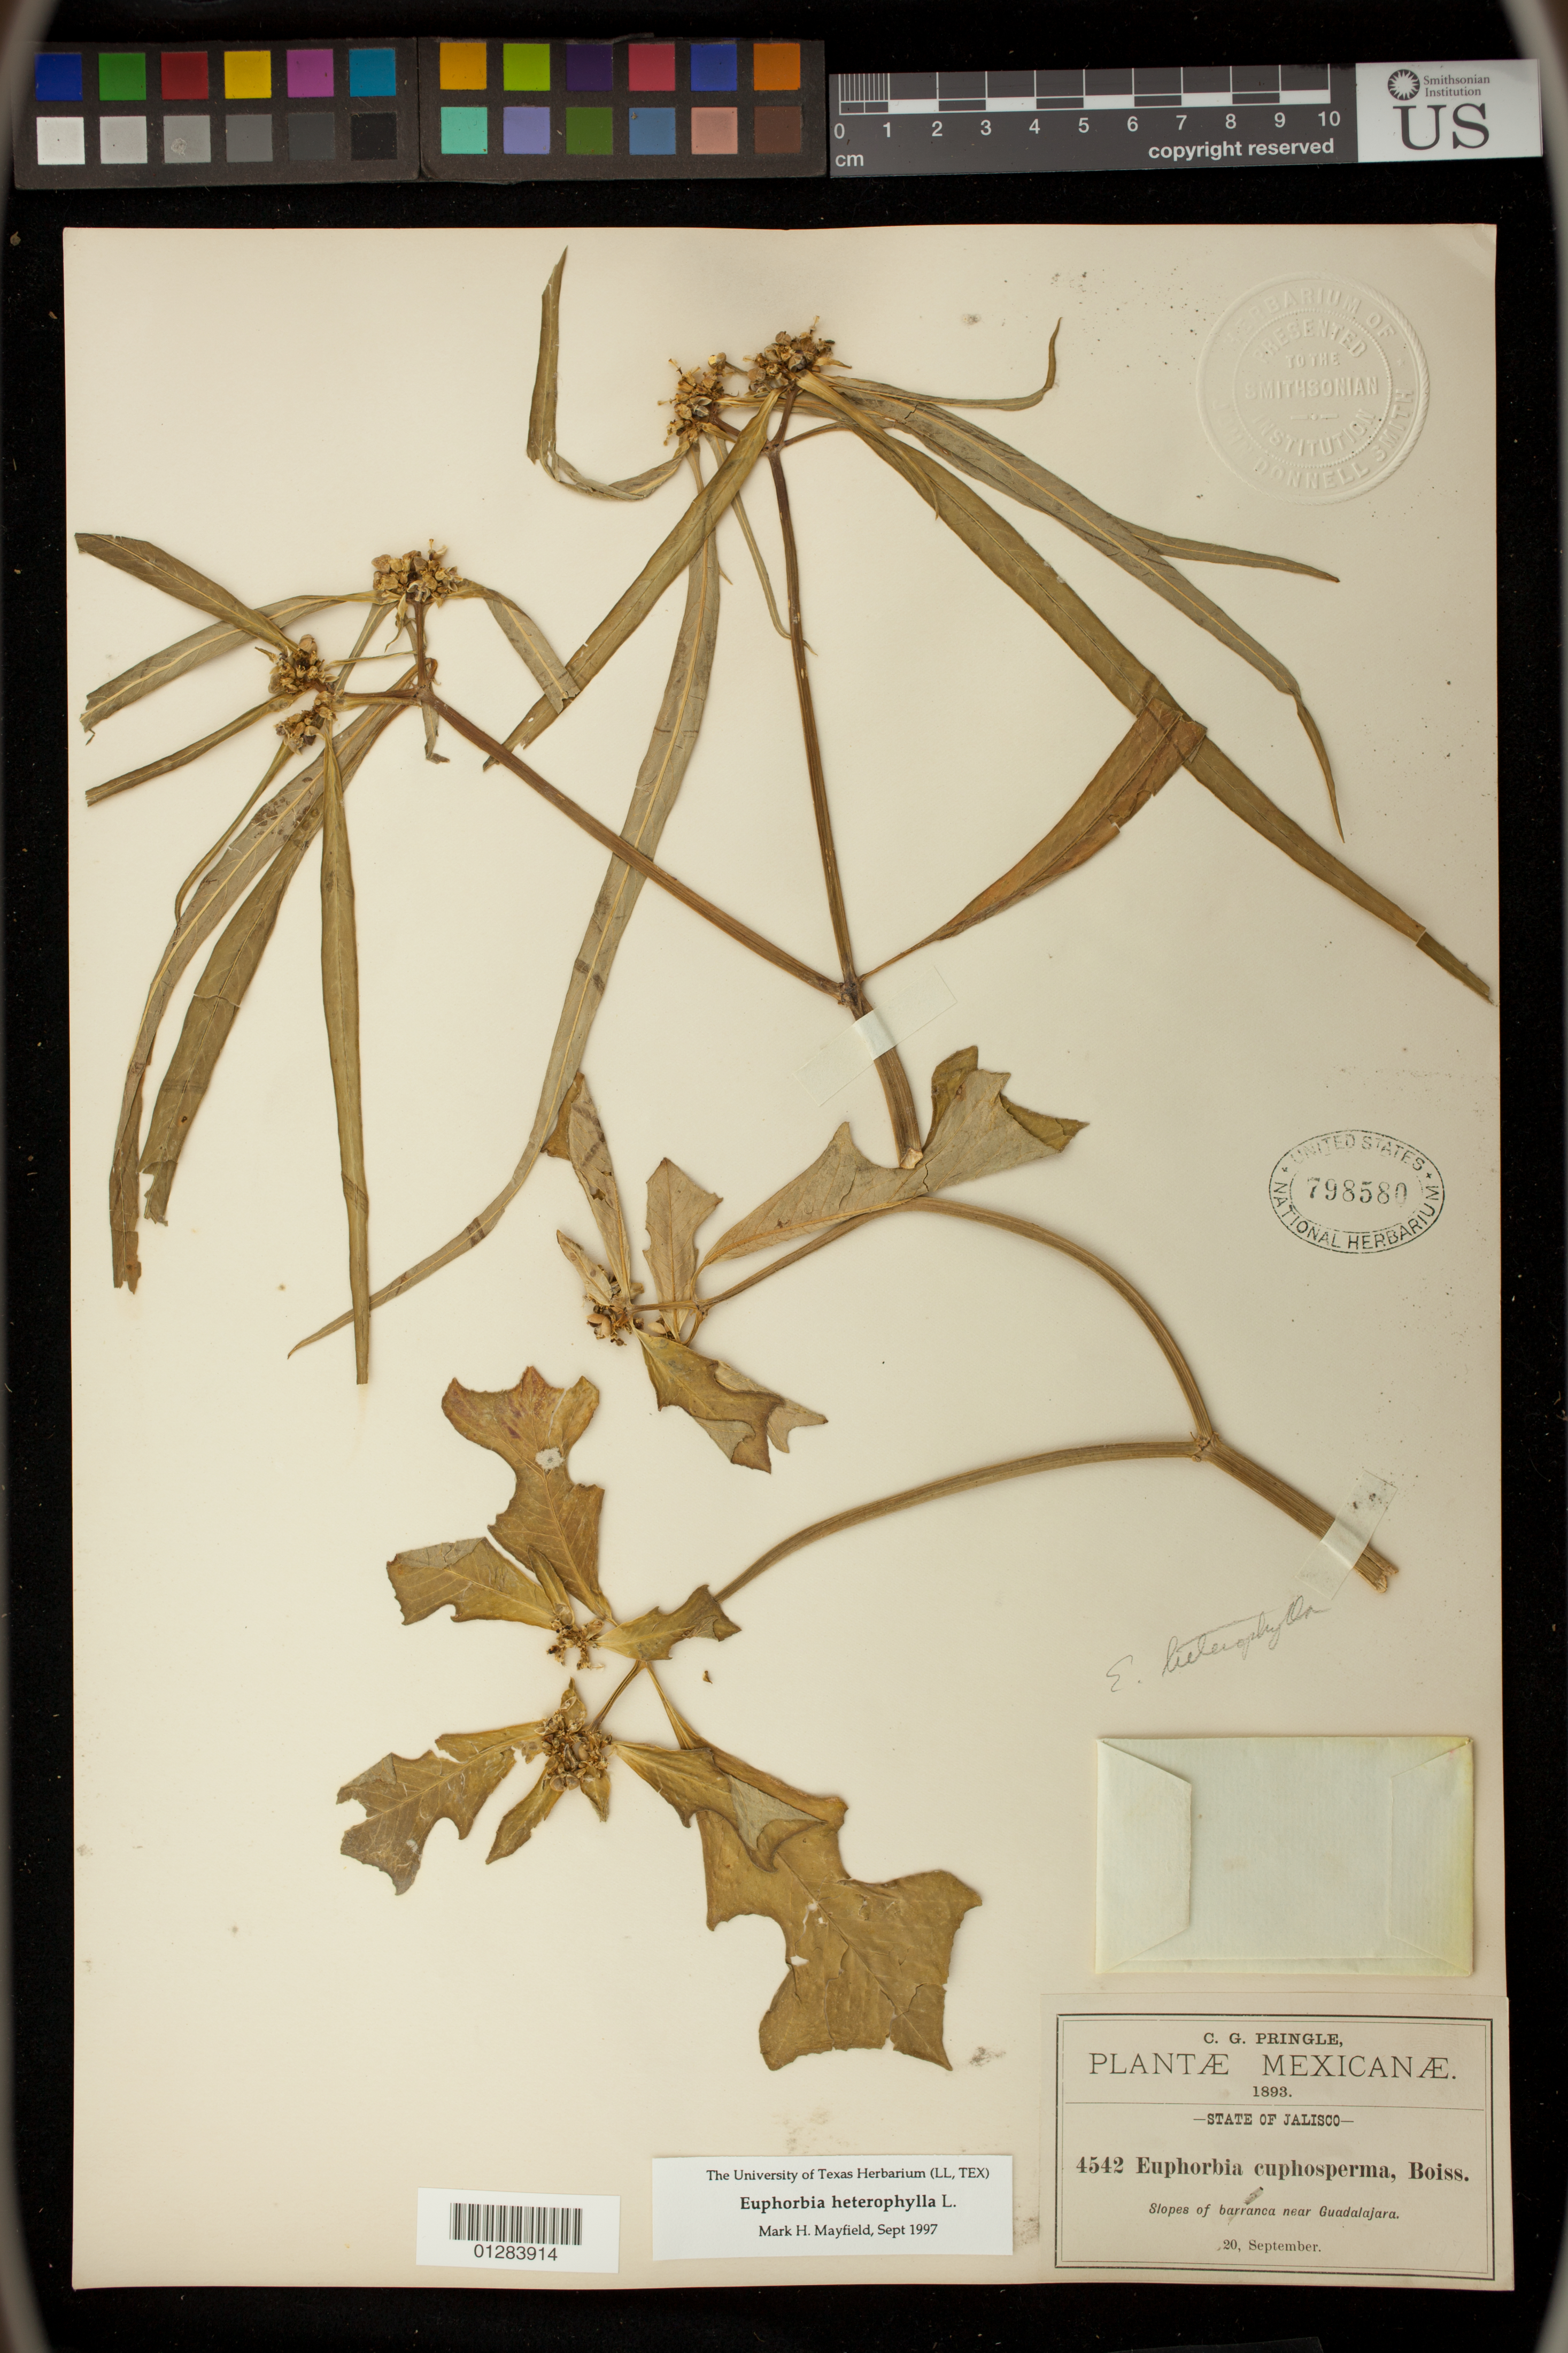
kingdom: Plantae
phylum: Tracheophyta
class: Magnoliopsida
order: Malpighiales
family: Euphorbiaceae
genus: Euphorbia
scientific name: Euphorbia heterophylla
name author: L.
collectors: C. G. Pringle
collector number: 4542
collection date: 1893-09-20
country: Mexico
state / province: Jalisco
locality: Slopes of barranca near Guadalajara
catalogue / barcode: US 798580